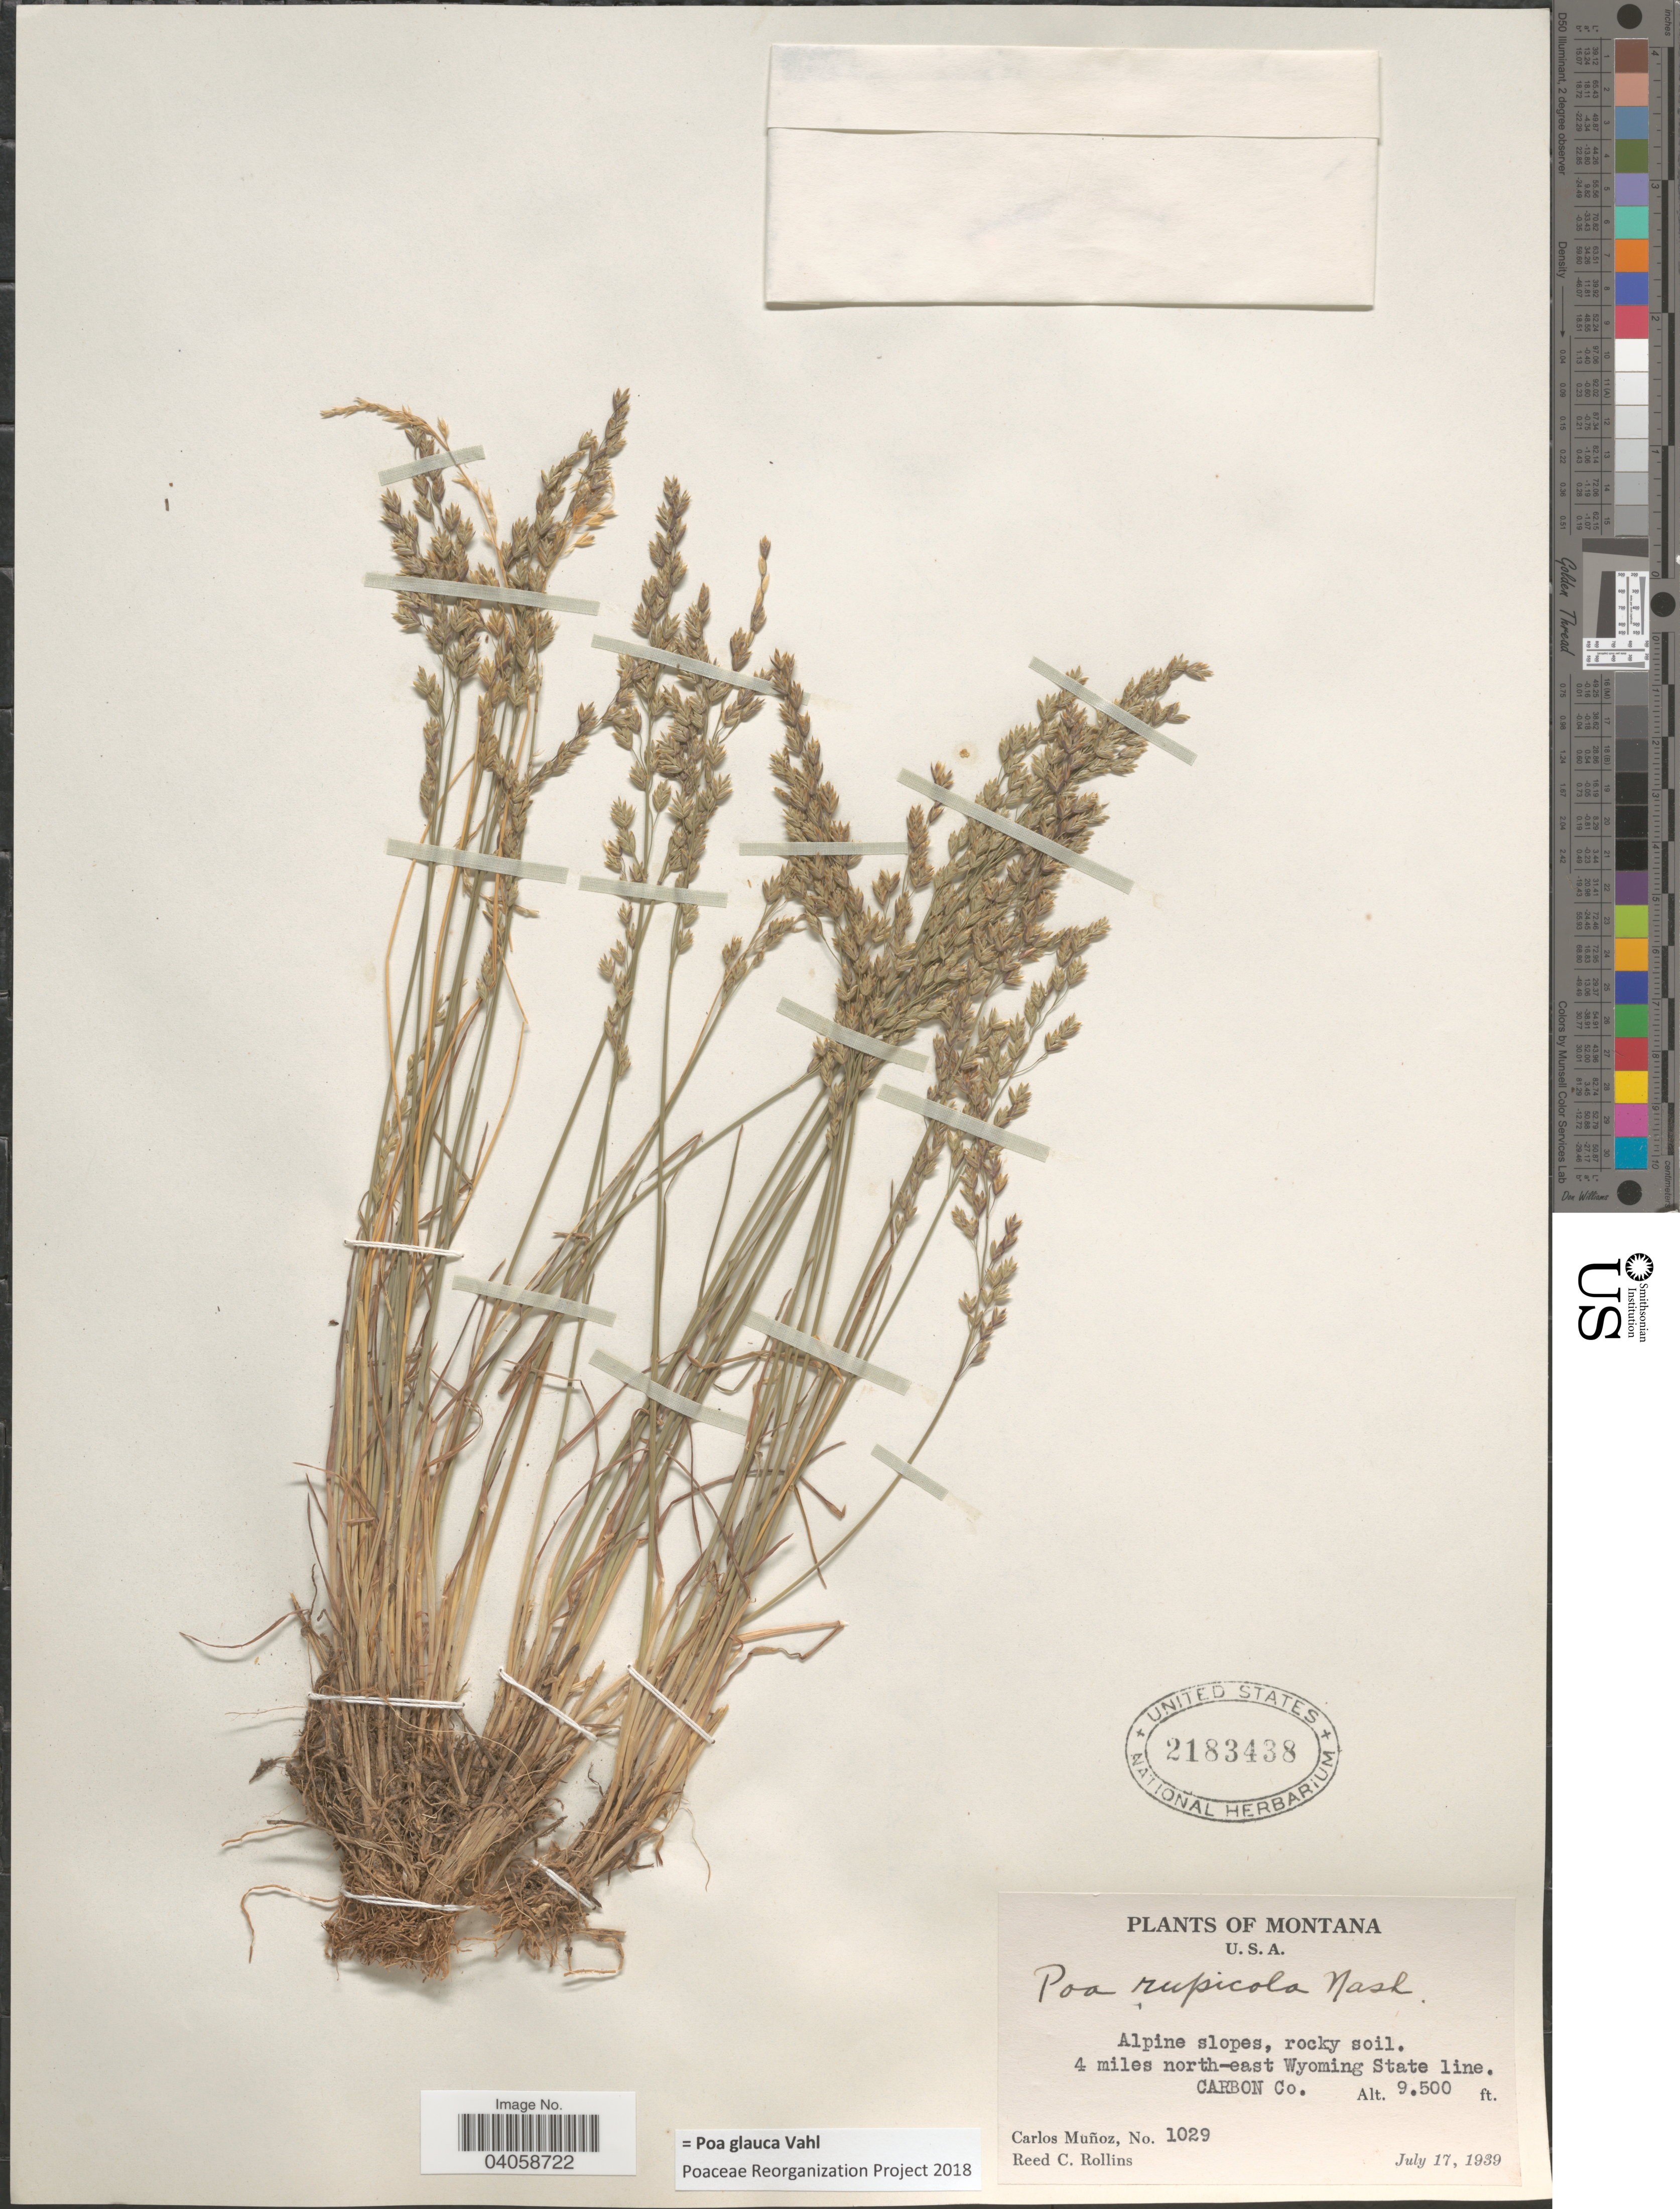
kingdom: Plantae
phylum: Tracheophyta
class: Liliopsida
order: Poales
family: Poaceae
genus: Poa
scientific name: Poa glauca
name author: Vahl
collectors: C. Muñoz & R. C. Rollins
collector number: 1029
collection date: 1939-07-17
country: United States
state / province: Montana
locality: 4 miles north-east Wyoming State line. Carbon Co.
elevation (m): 2896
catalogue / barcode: US 2183438